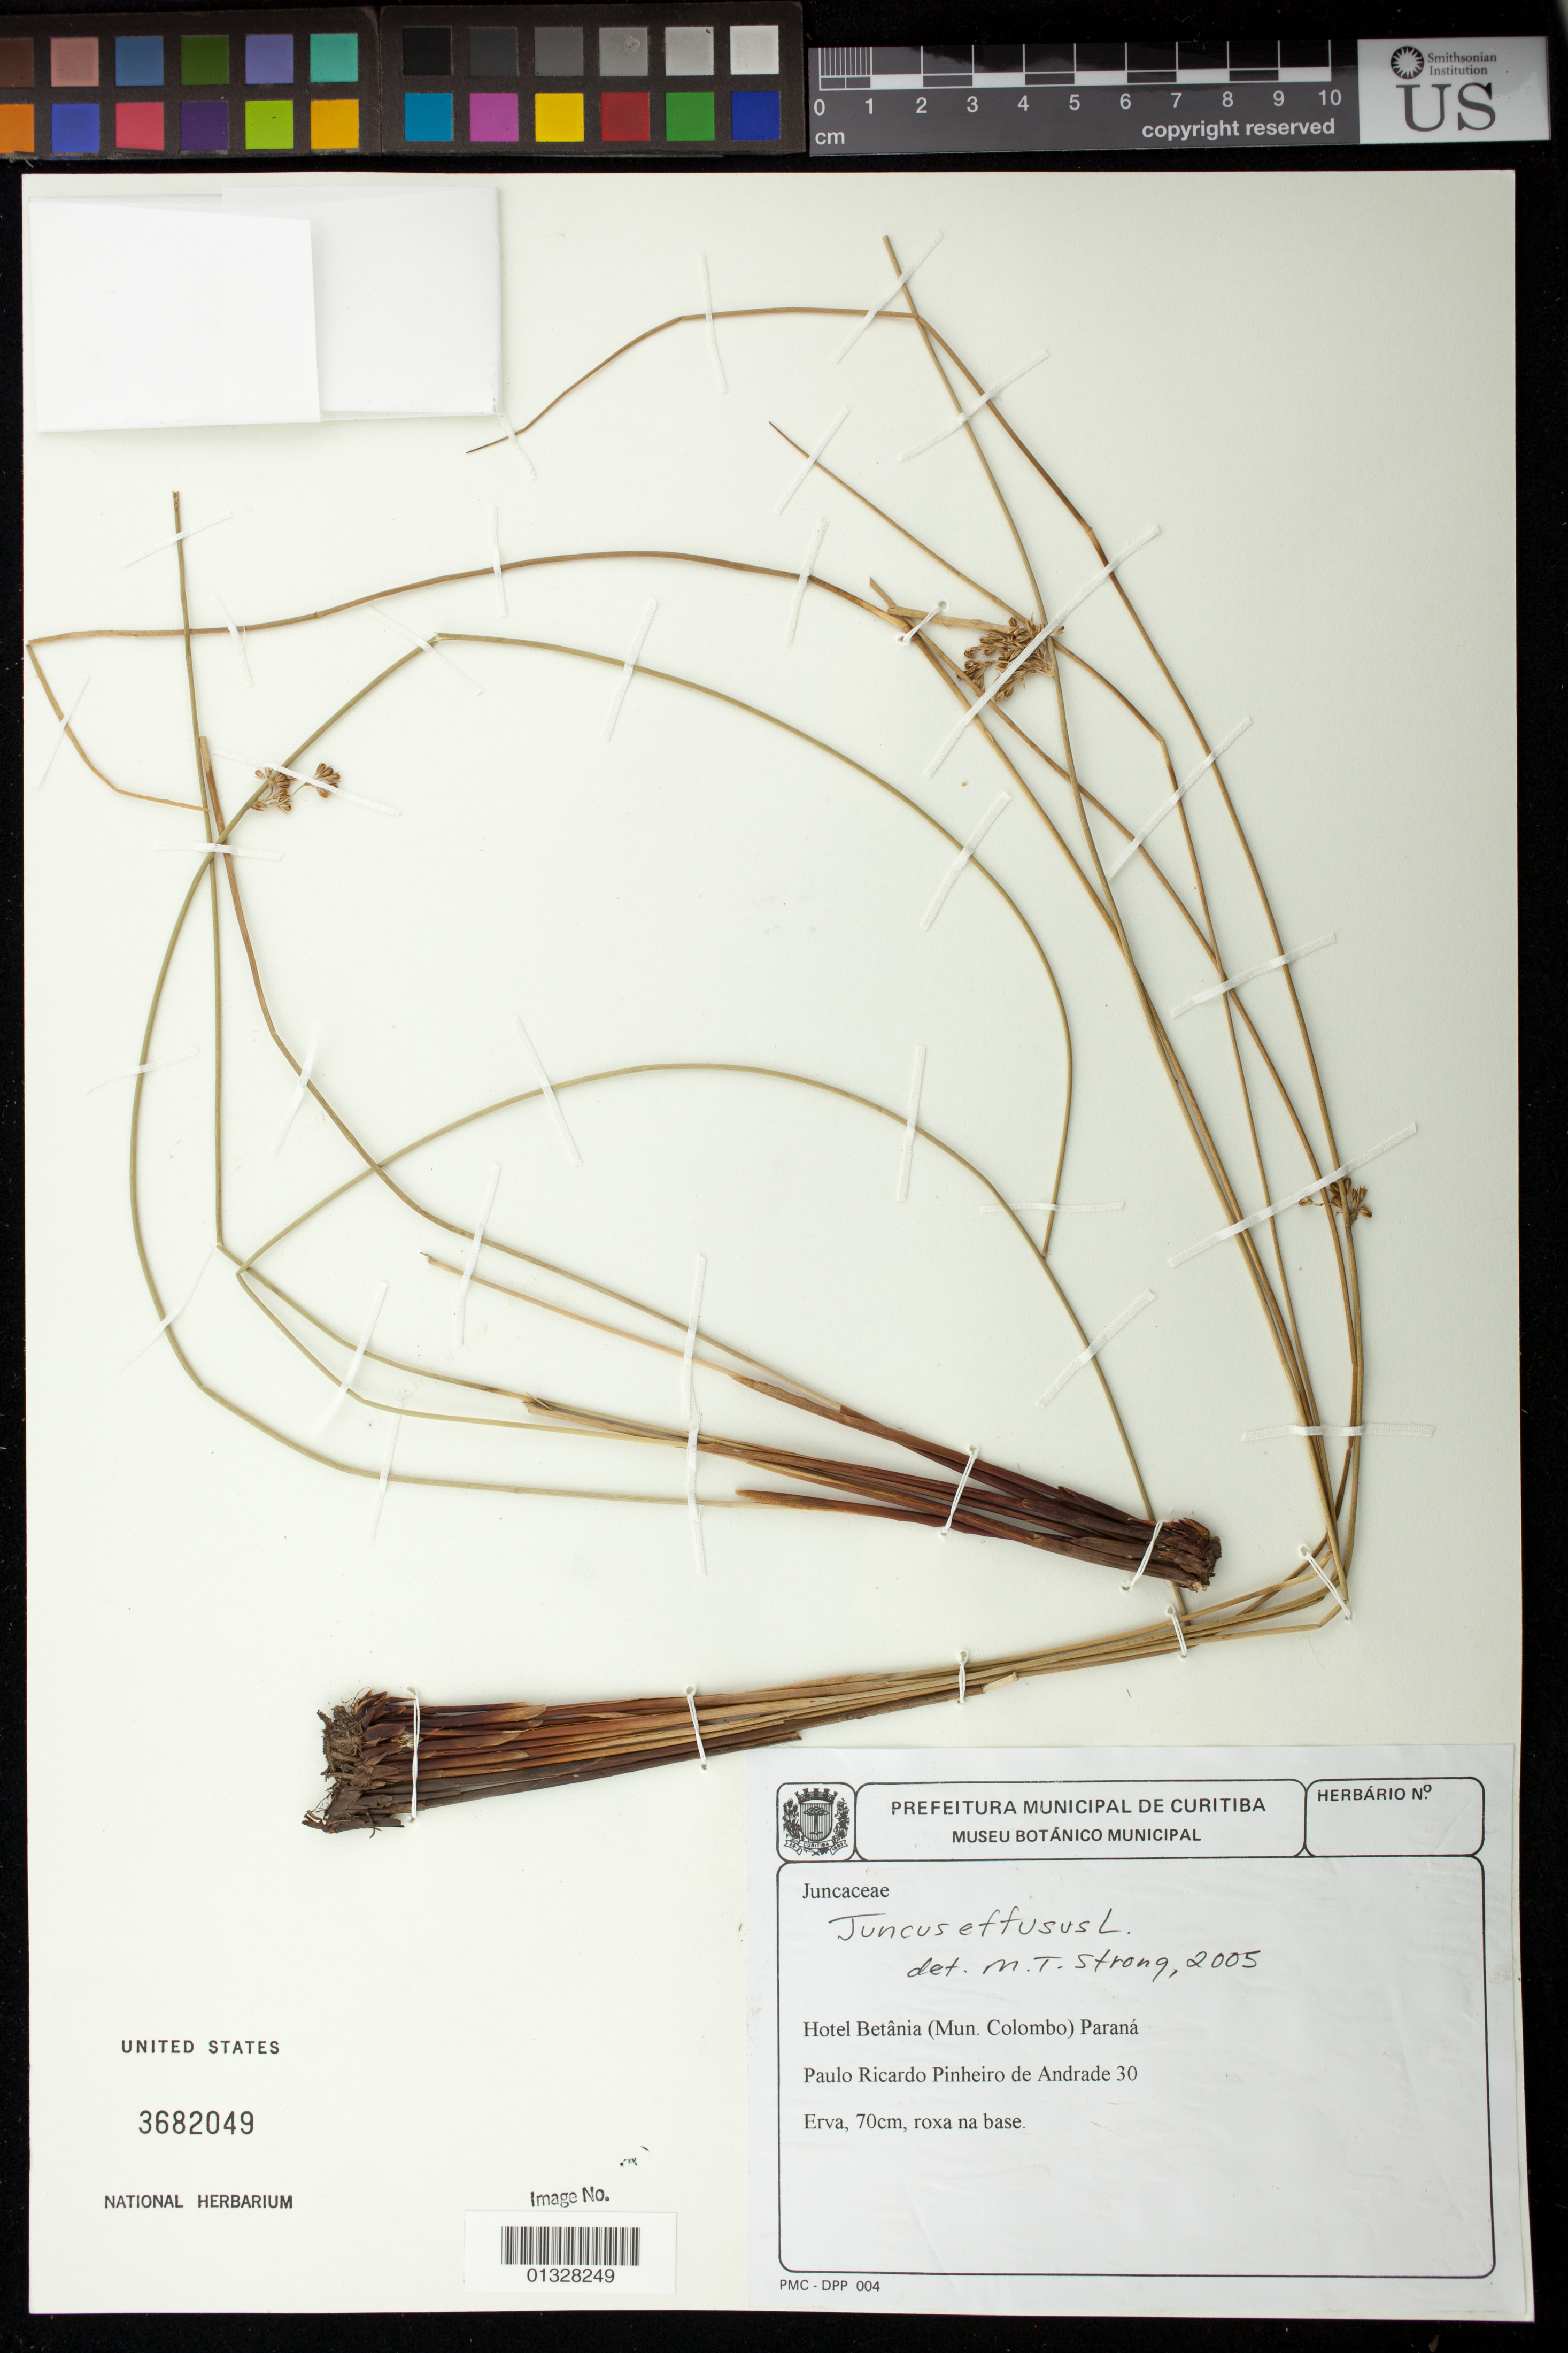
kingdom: Plantae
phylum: Tracheophyta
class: Liliopsida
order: Poales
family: Juncaceae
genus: Juncus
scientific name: Juncus effusus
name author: L.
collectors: P. Pinheiro de Andrade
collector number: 30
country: Brazil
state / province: Paraná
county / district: Colombo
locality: Hotel Betânia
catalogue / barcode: US 3682049